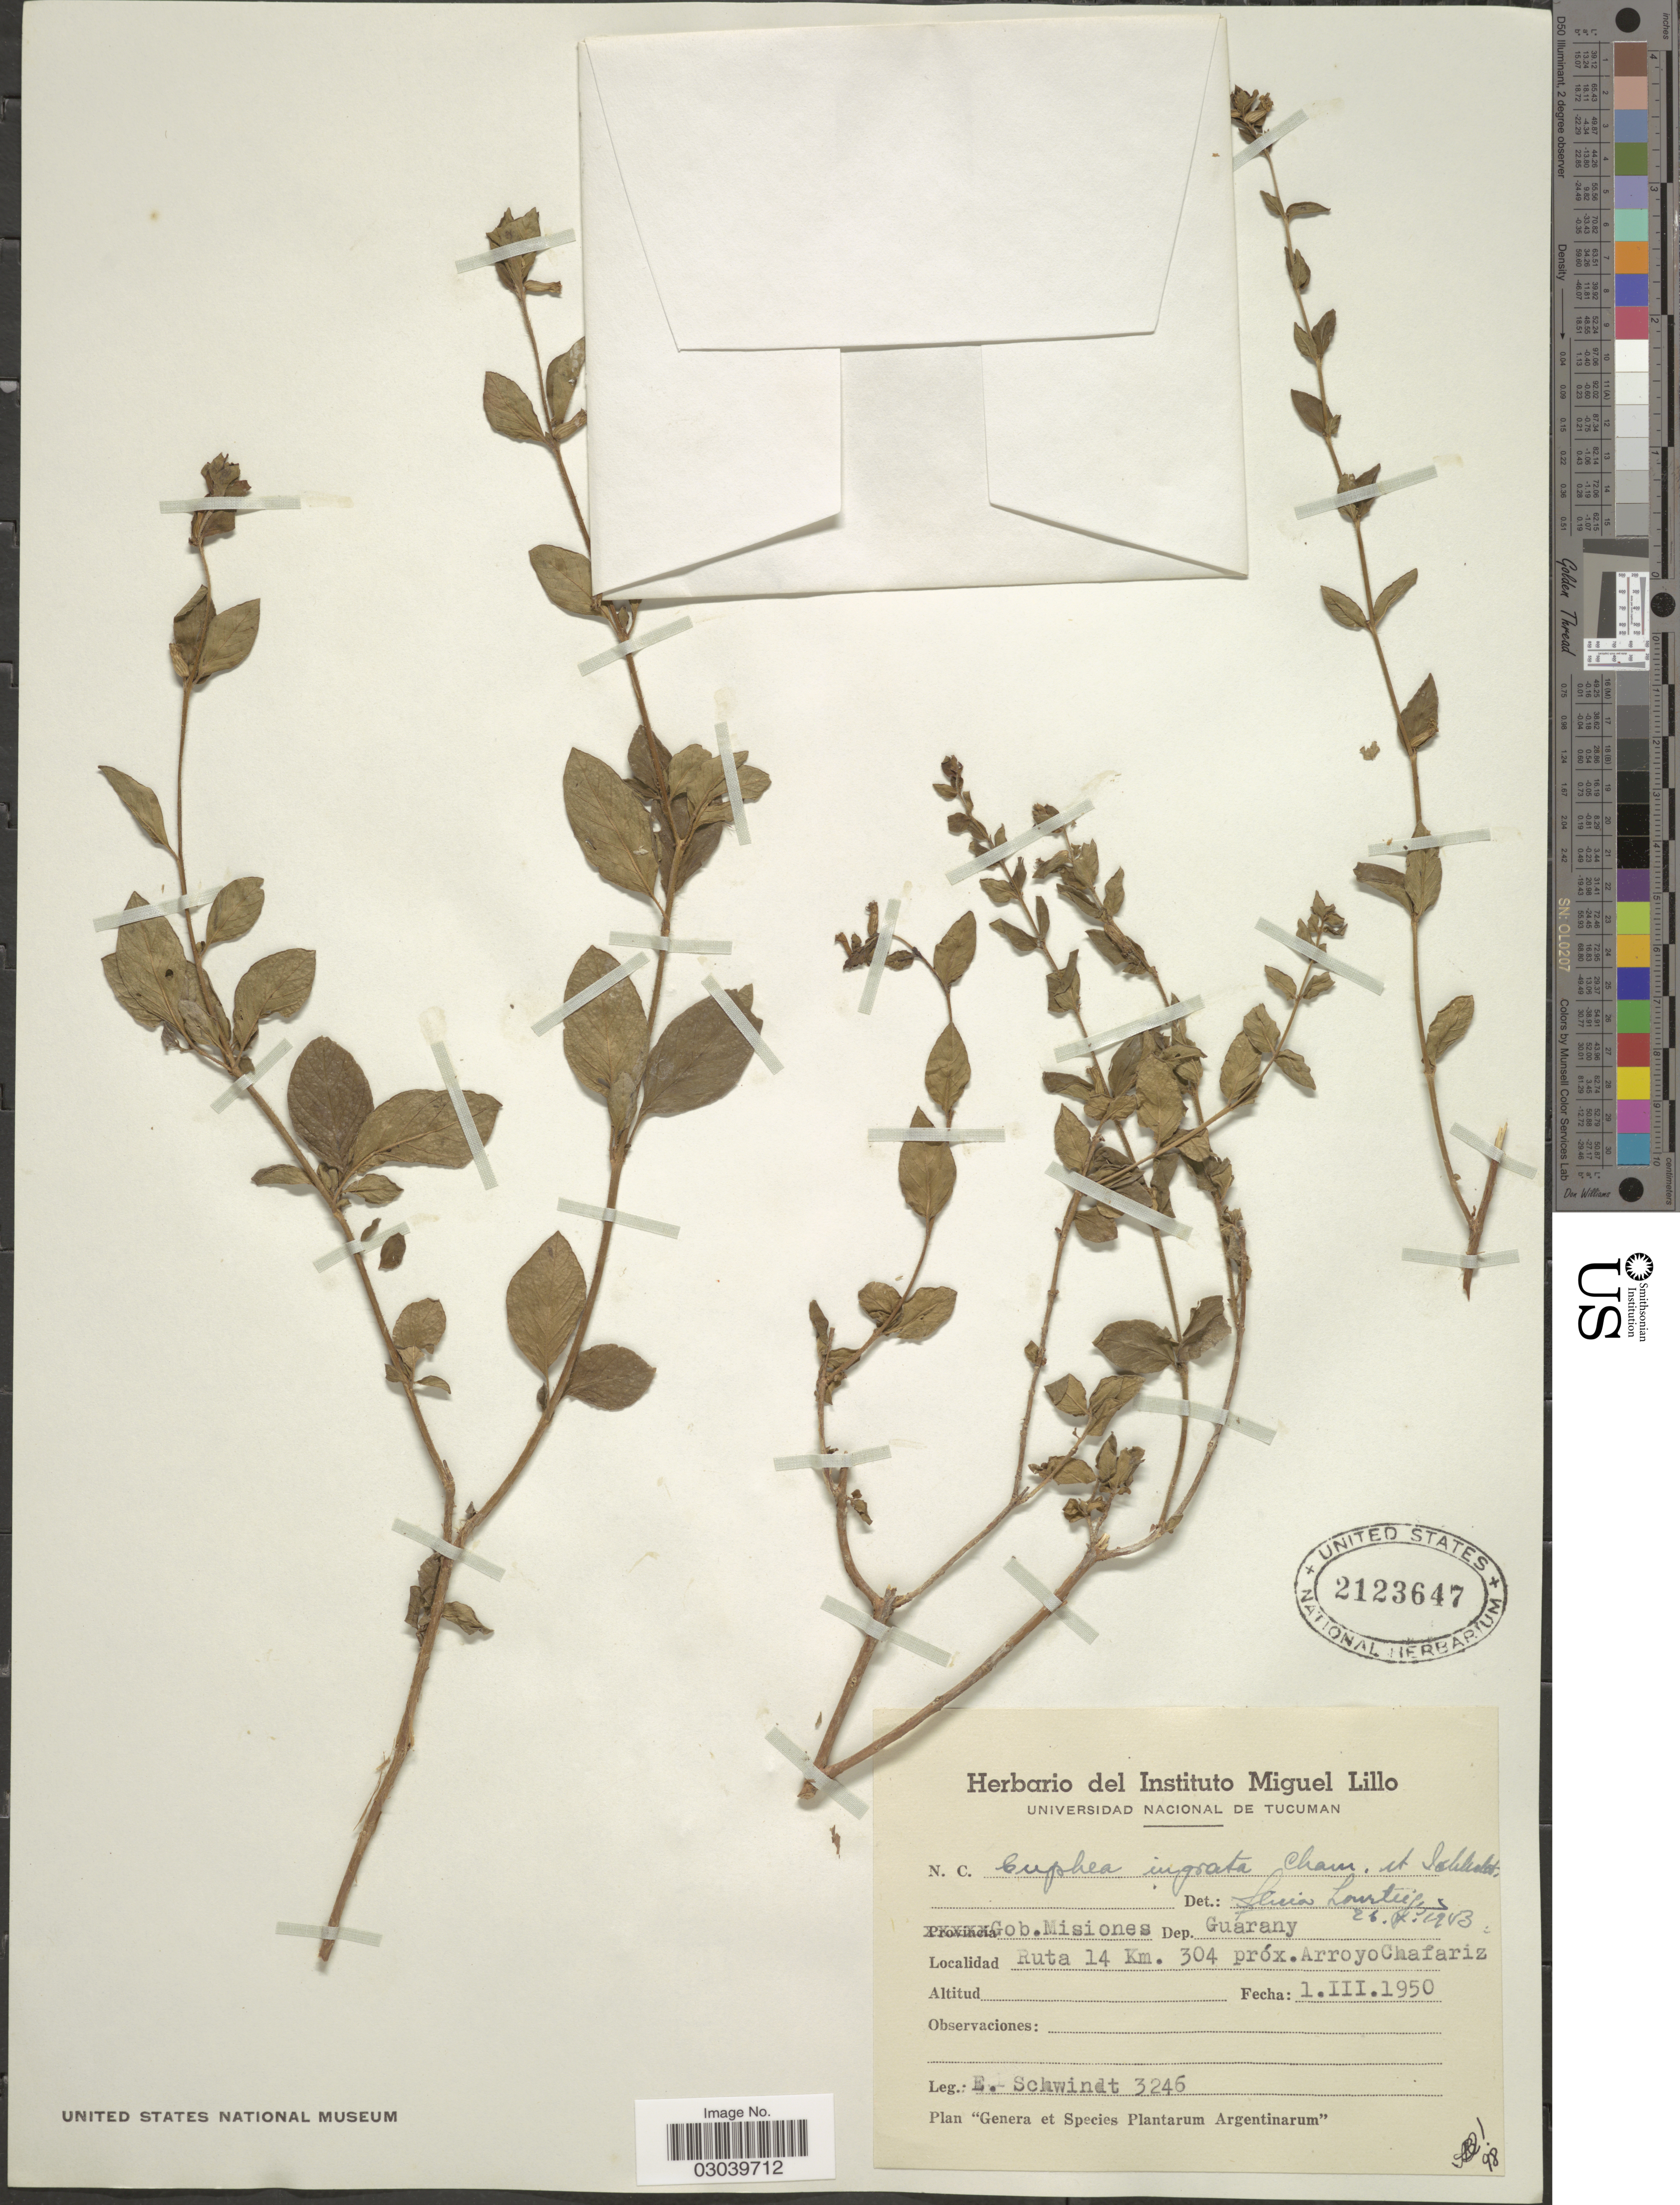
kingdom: Plantae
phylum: Tracheophyta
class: Magnoliopsida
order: Myrtales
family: Lythraceae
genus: Cuphea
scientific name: Cuphea ingrata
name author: Cham. & Schltdl.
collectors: E. Schwindt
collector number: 3246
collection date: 1950-03-01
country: Argentina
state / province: Misiones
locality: Gob. Misiones. Dep. Guarany. Ruta 14 Km. 304 próx. Arroyo Chafariz.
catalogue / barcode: US 2123647